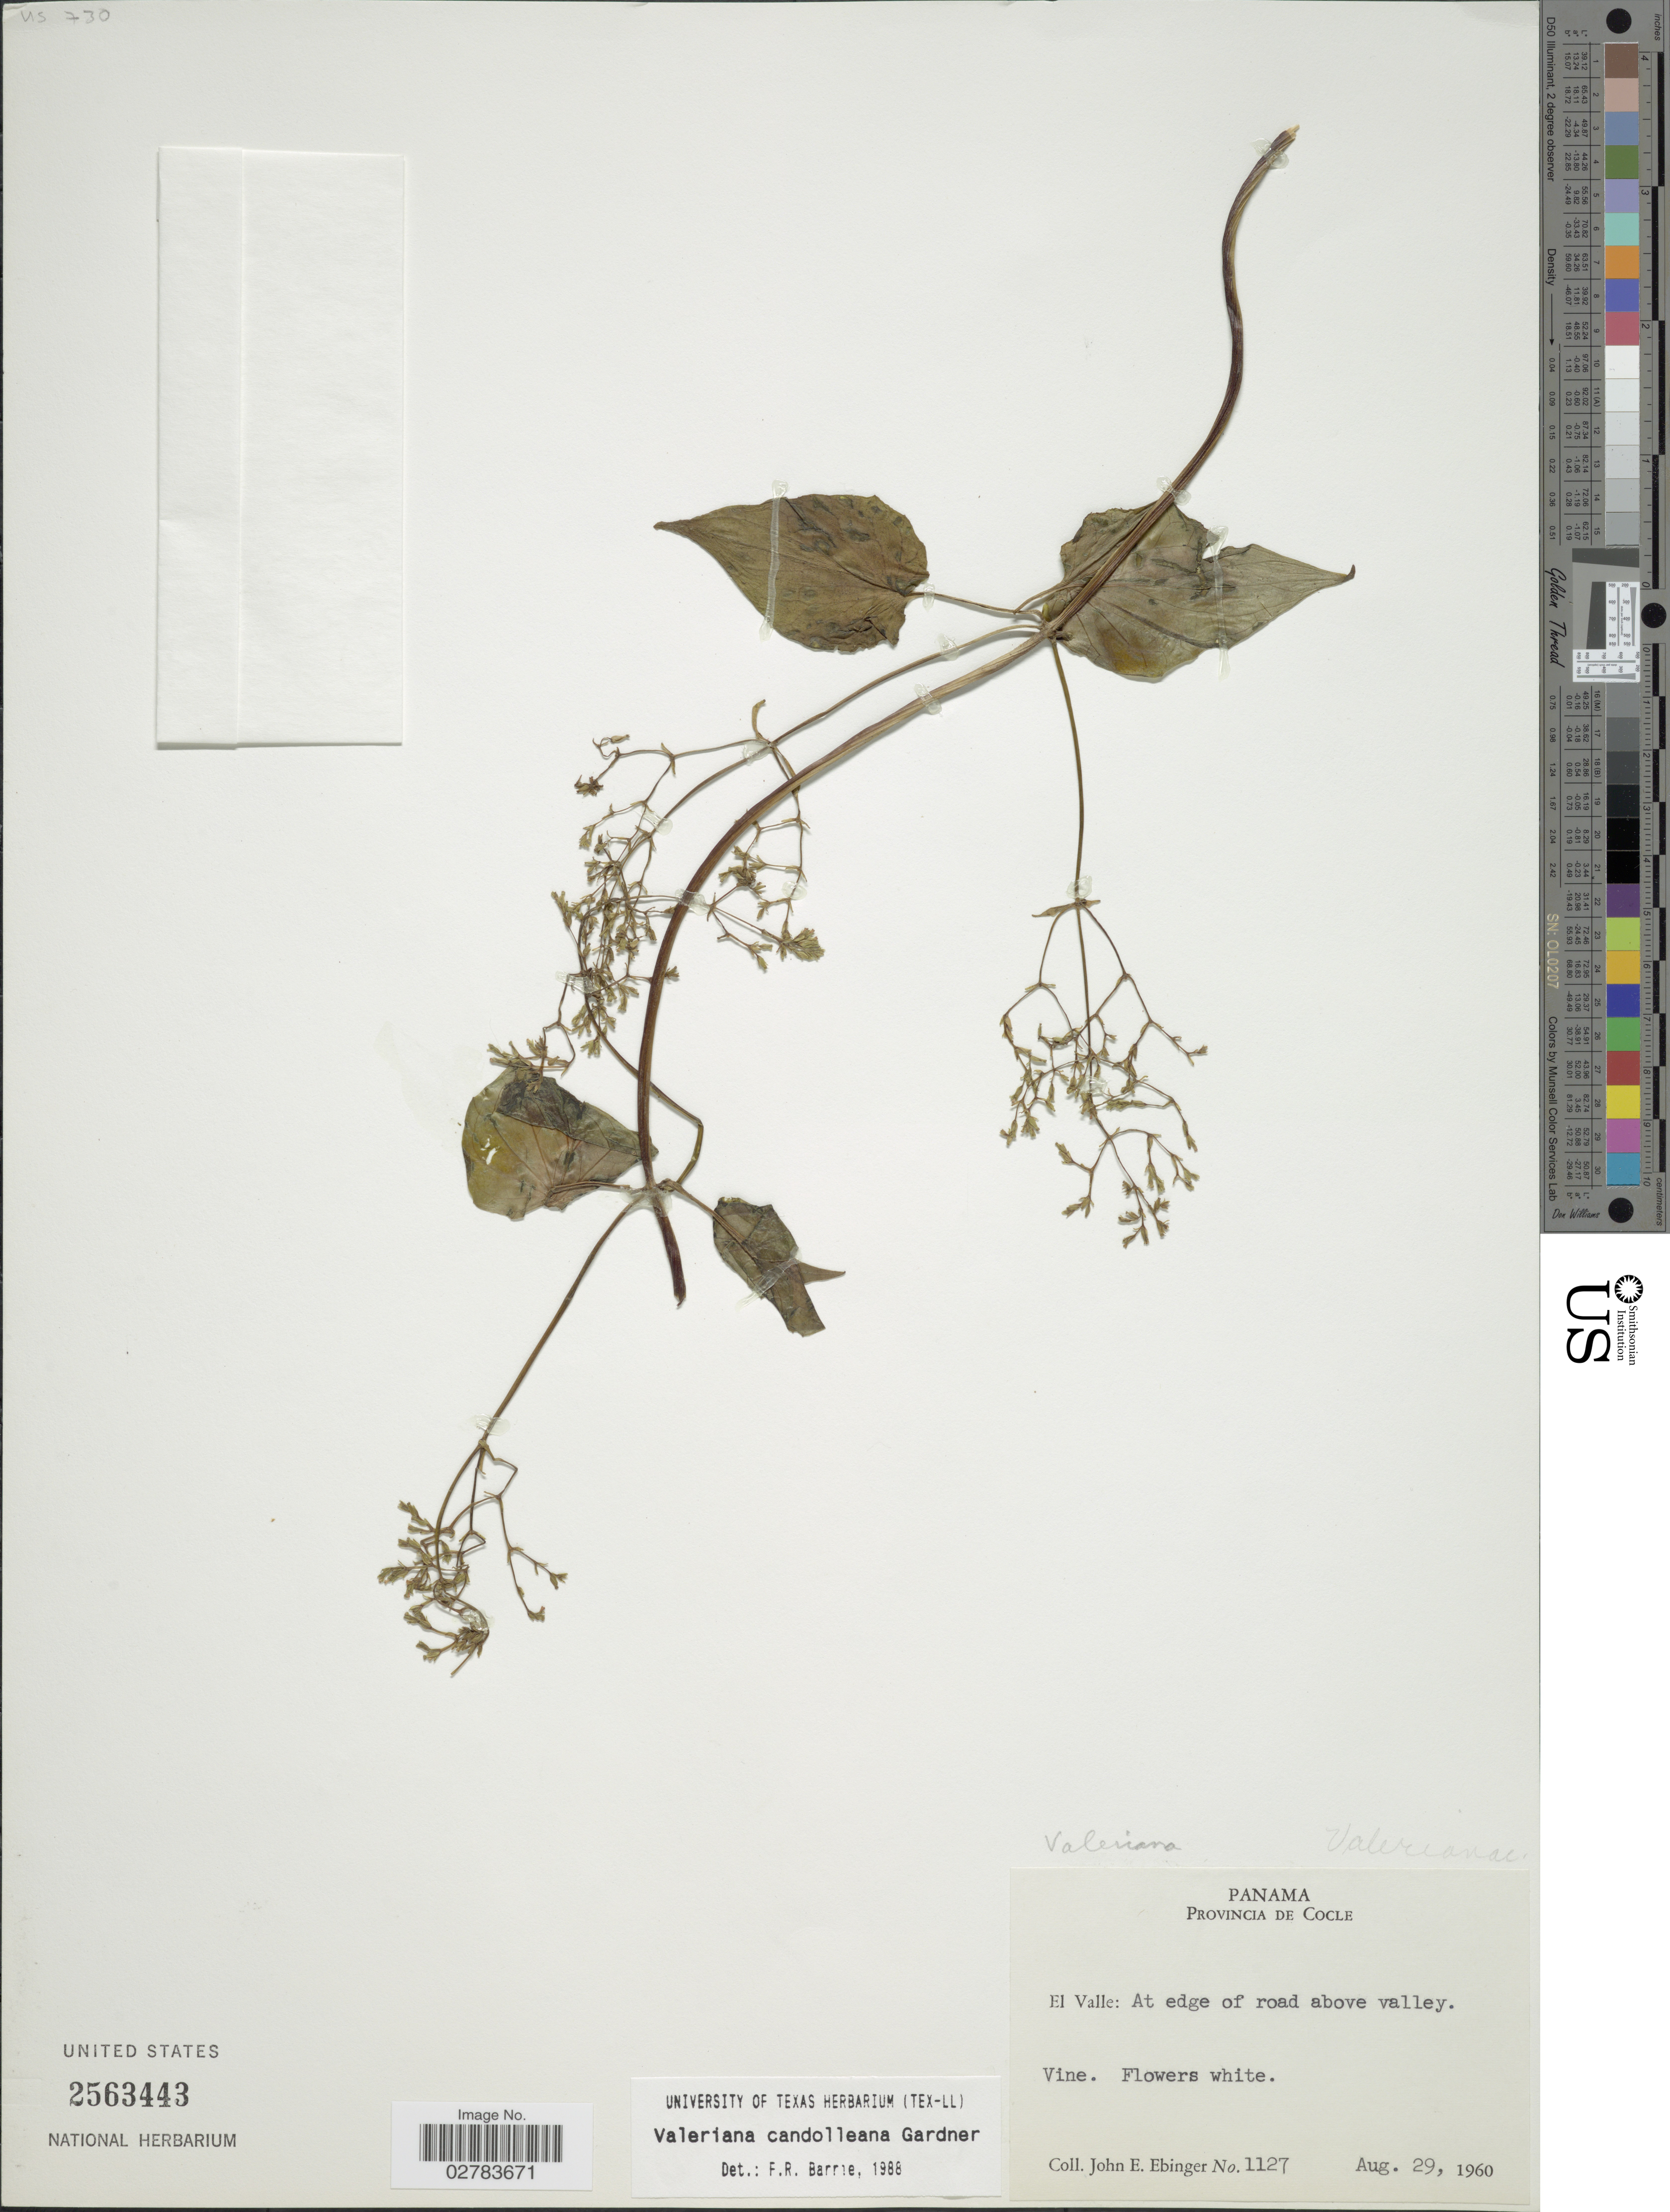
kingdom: Plantae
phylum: Tracheophyta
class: Magnoliopsida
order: Dipsacales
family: Caprifoliaceae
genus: Valeriana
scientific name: Valeriana candolleana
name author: Gardner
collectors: J. Ebinger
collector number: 1127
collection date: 1960-08-29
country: Panama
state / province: Coclé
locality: El Valle: At edge of road above valley.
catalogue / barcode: US 2563443